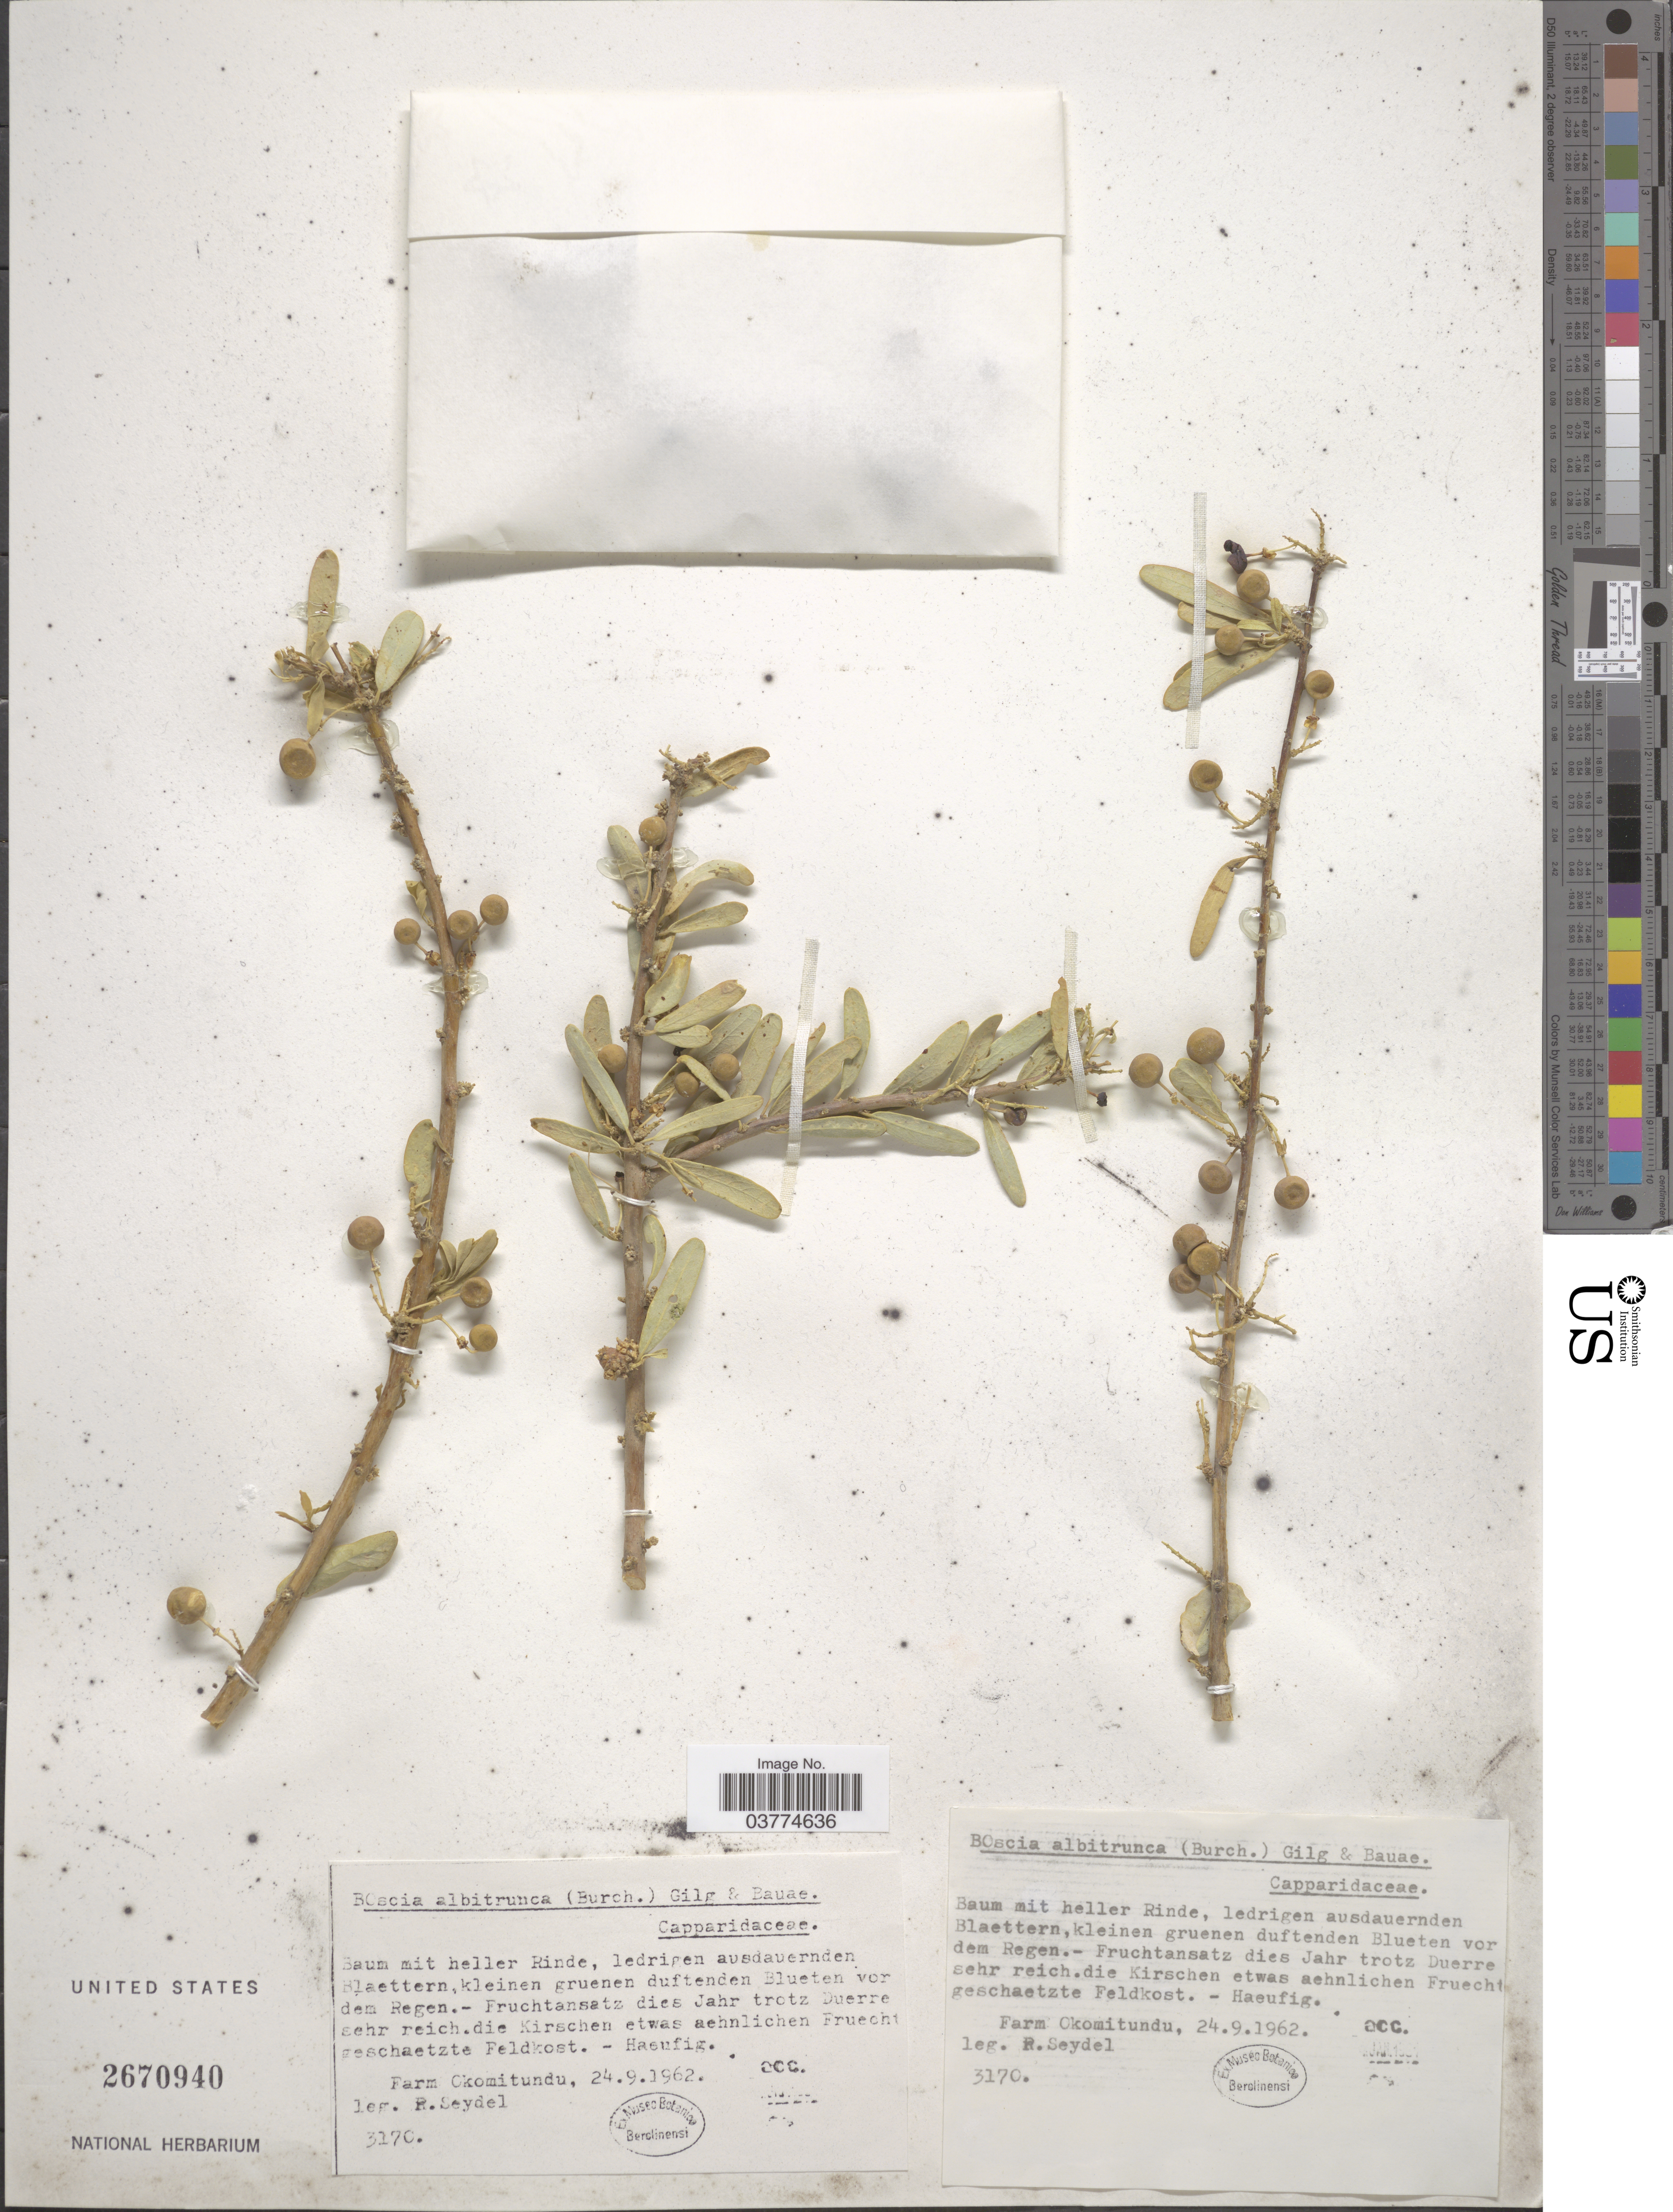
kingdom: Plantae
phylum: Tracheophyta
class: Magnoliopsida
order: Brassicales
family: Capparaceae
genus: Boscia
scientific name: Boscia albitrunca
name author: (Burch.) Gilg & Gilg-Ben.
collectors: R. Seydel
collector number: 3170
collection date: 1962-09-24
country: Namibia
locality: Farm Okomitundu.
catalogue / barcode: US 2670940